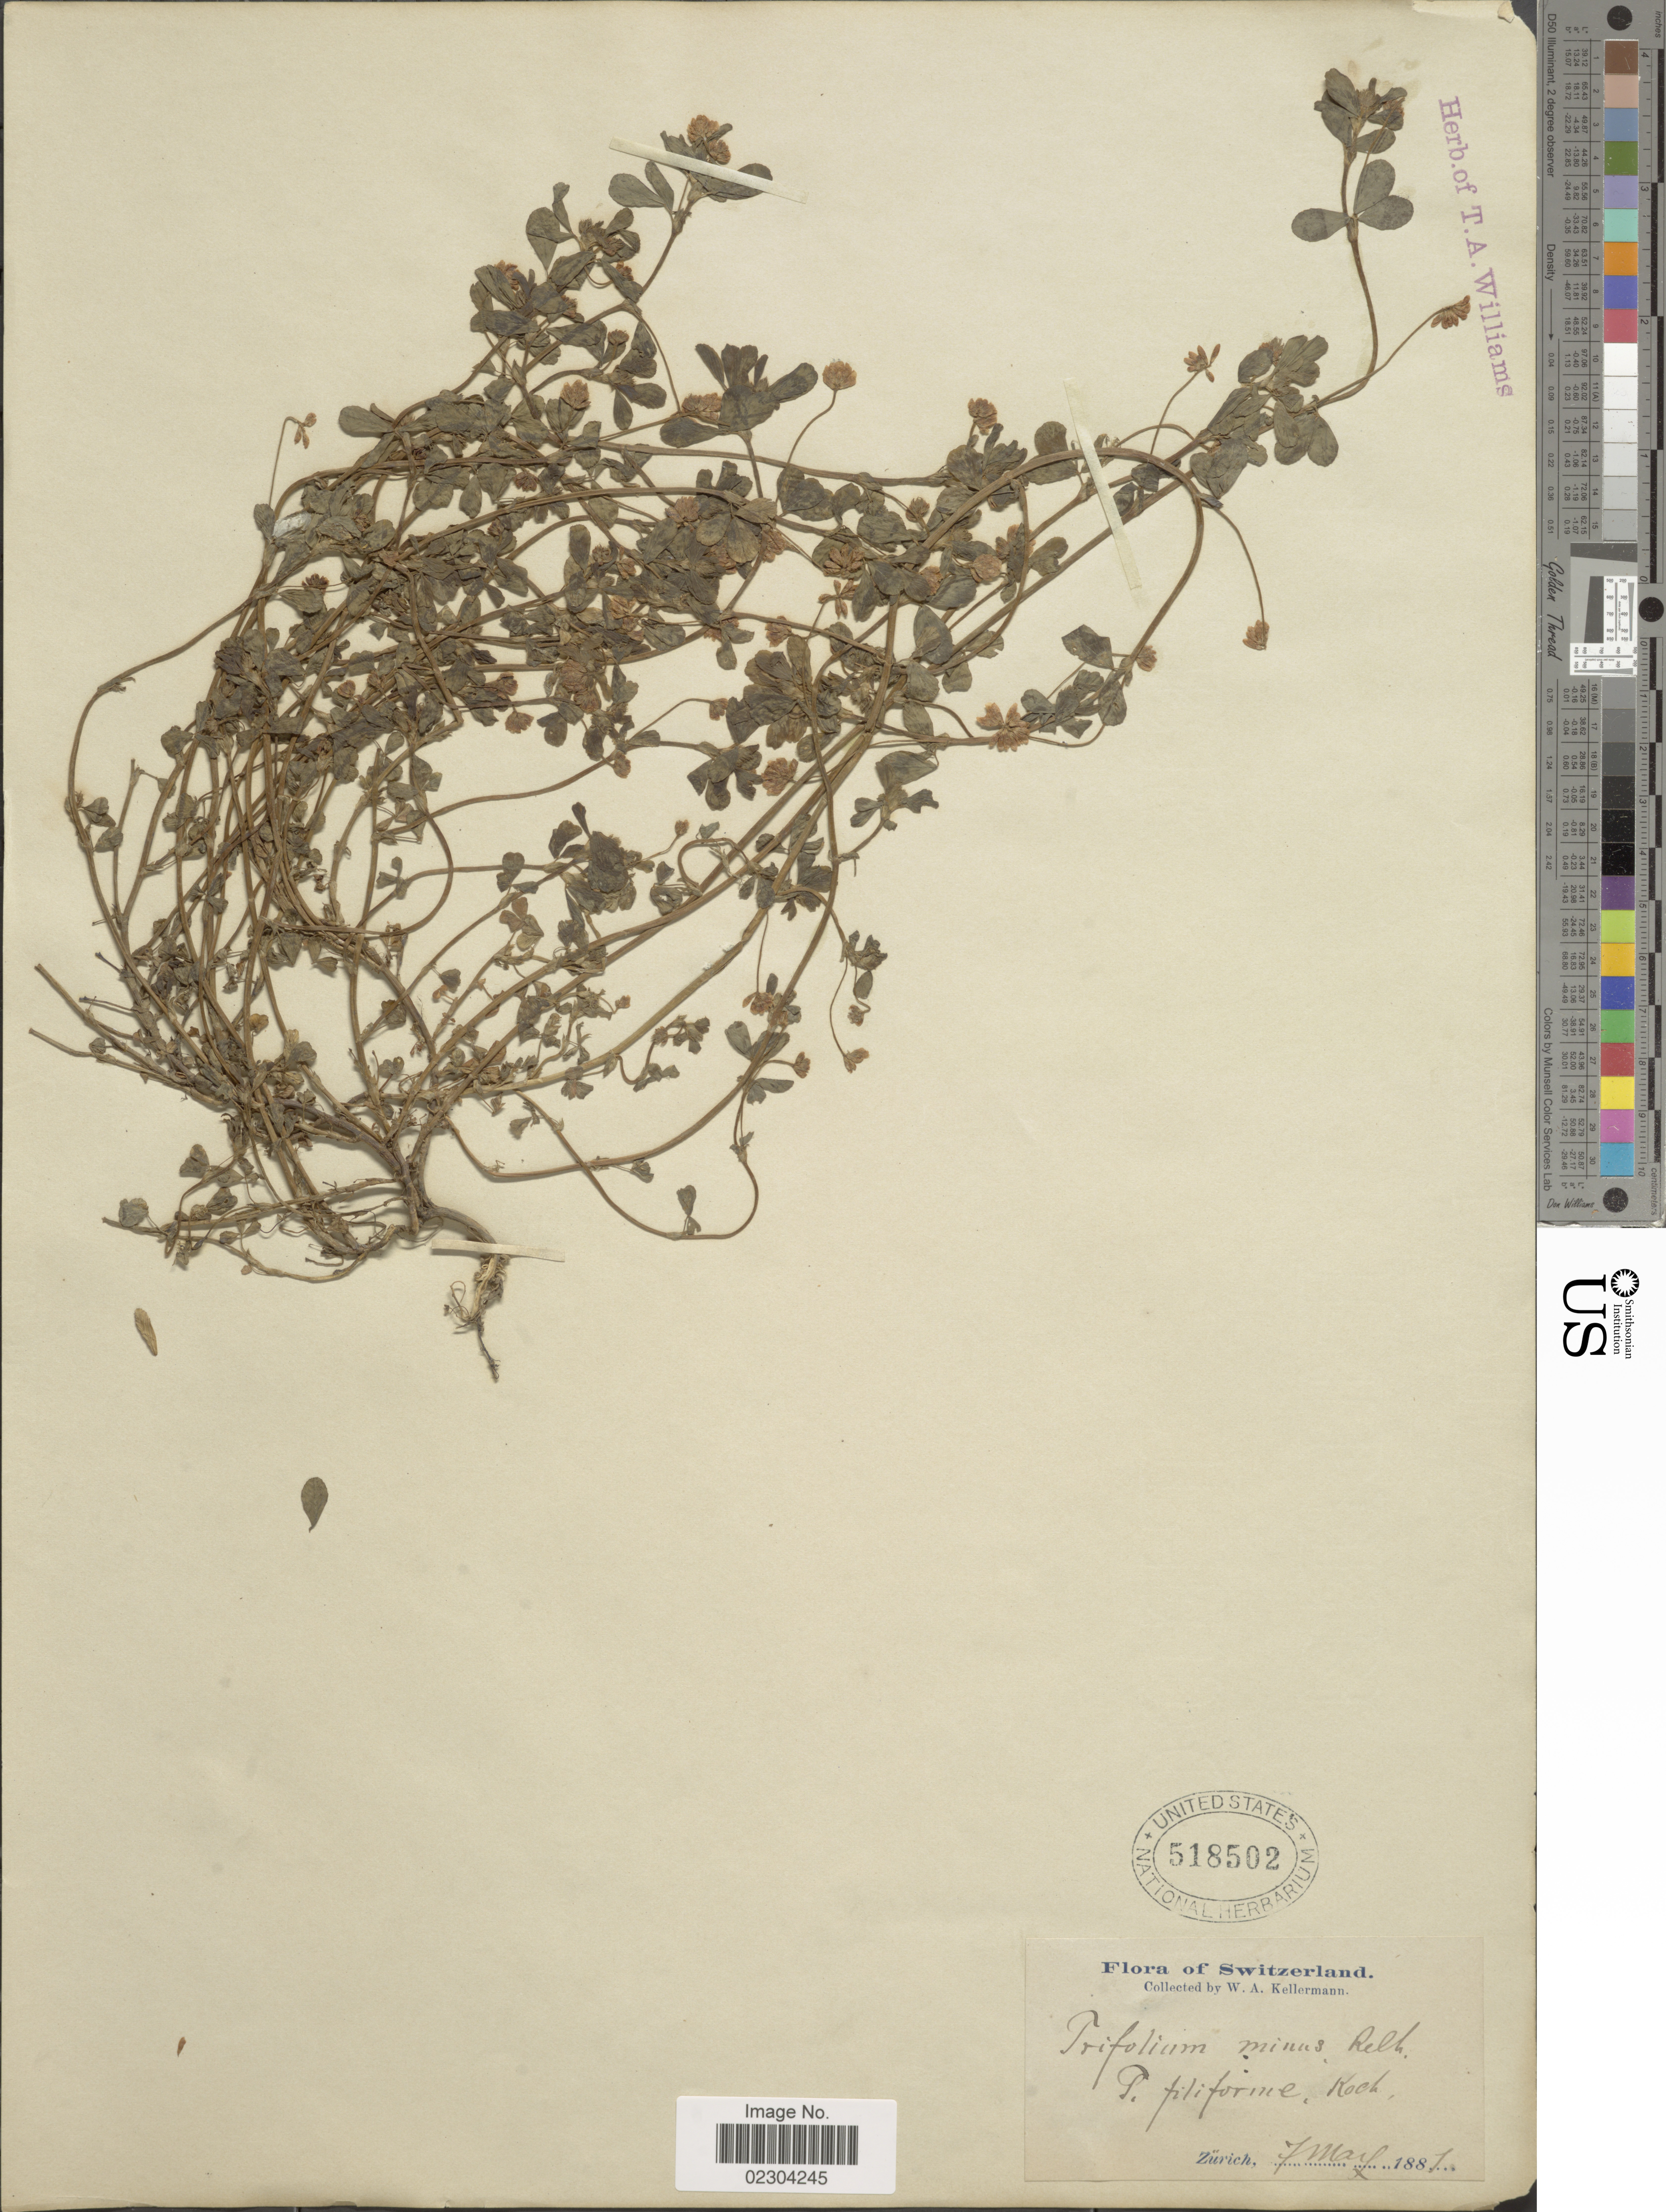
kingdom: Plantae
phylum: Tracheophyta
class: Magnoliopsida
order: Fabales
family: Fabaceae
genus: Trifolium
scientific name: Trifolium minus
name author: Sm.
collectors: W. A. Kellermann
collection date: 1881-05-07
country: Switzerland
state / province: Zurich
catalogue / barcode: US 518502